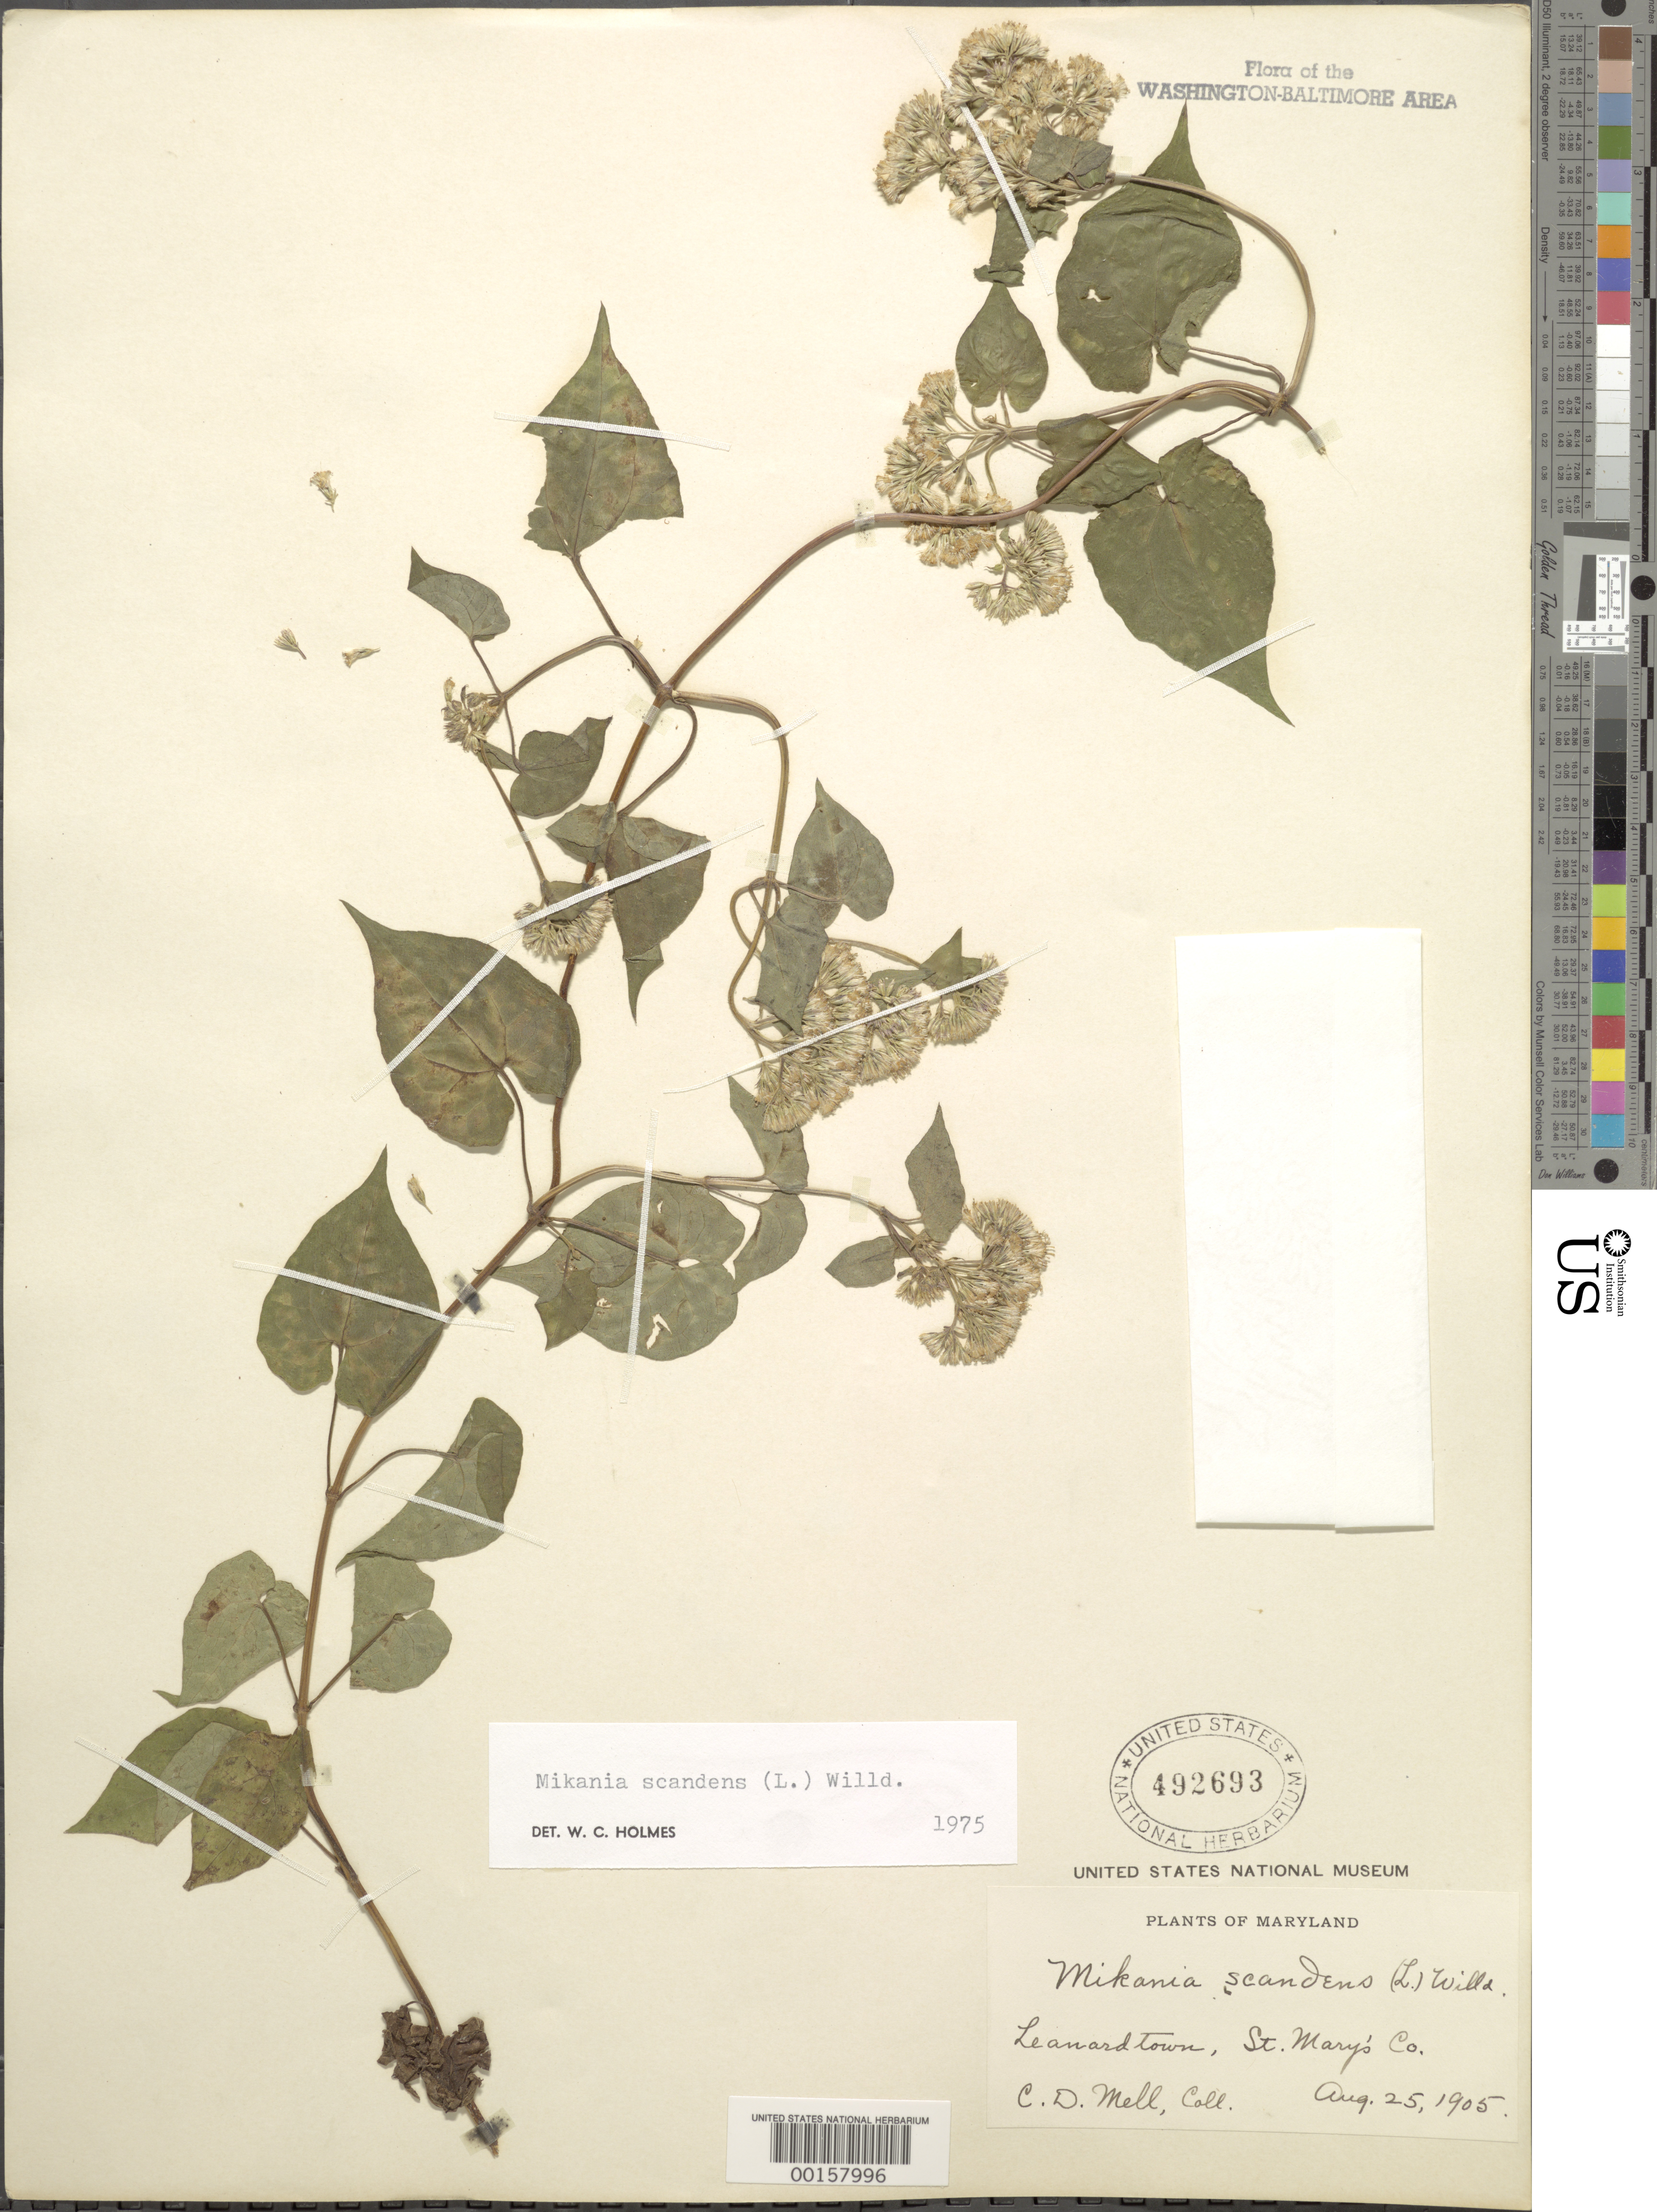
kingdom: Plantae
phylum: Tracheophyta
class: Magnoliopsida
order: Asterales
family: Asteraceae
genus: Mikania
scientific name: Mikania scandens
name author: (L.) Willd.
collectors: C. D. Mell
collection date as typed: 25 Aug 1905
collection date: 1905-08-25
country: United States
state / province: Maryland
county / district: St. Mary's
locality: Leonardtown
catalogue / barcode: US 492693